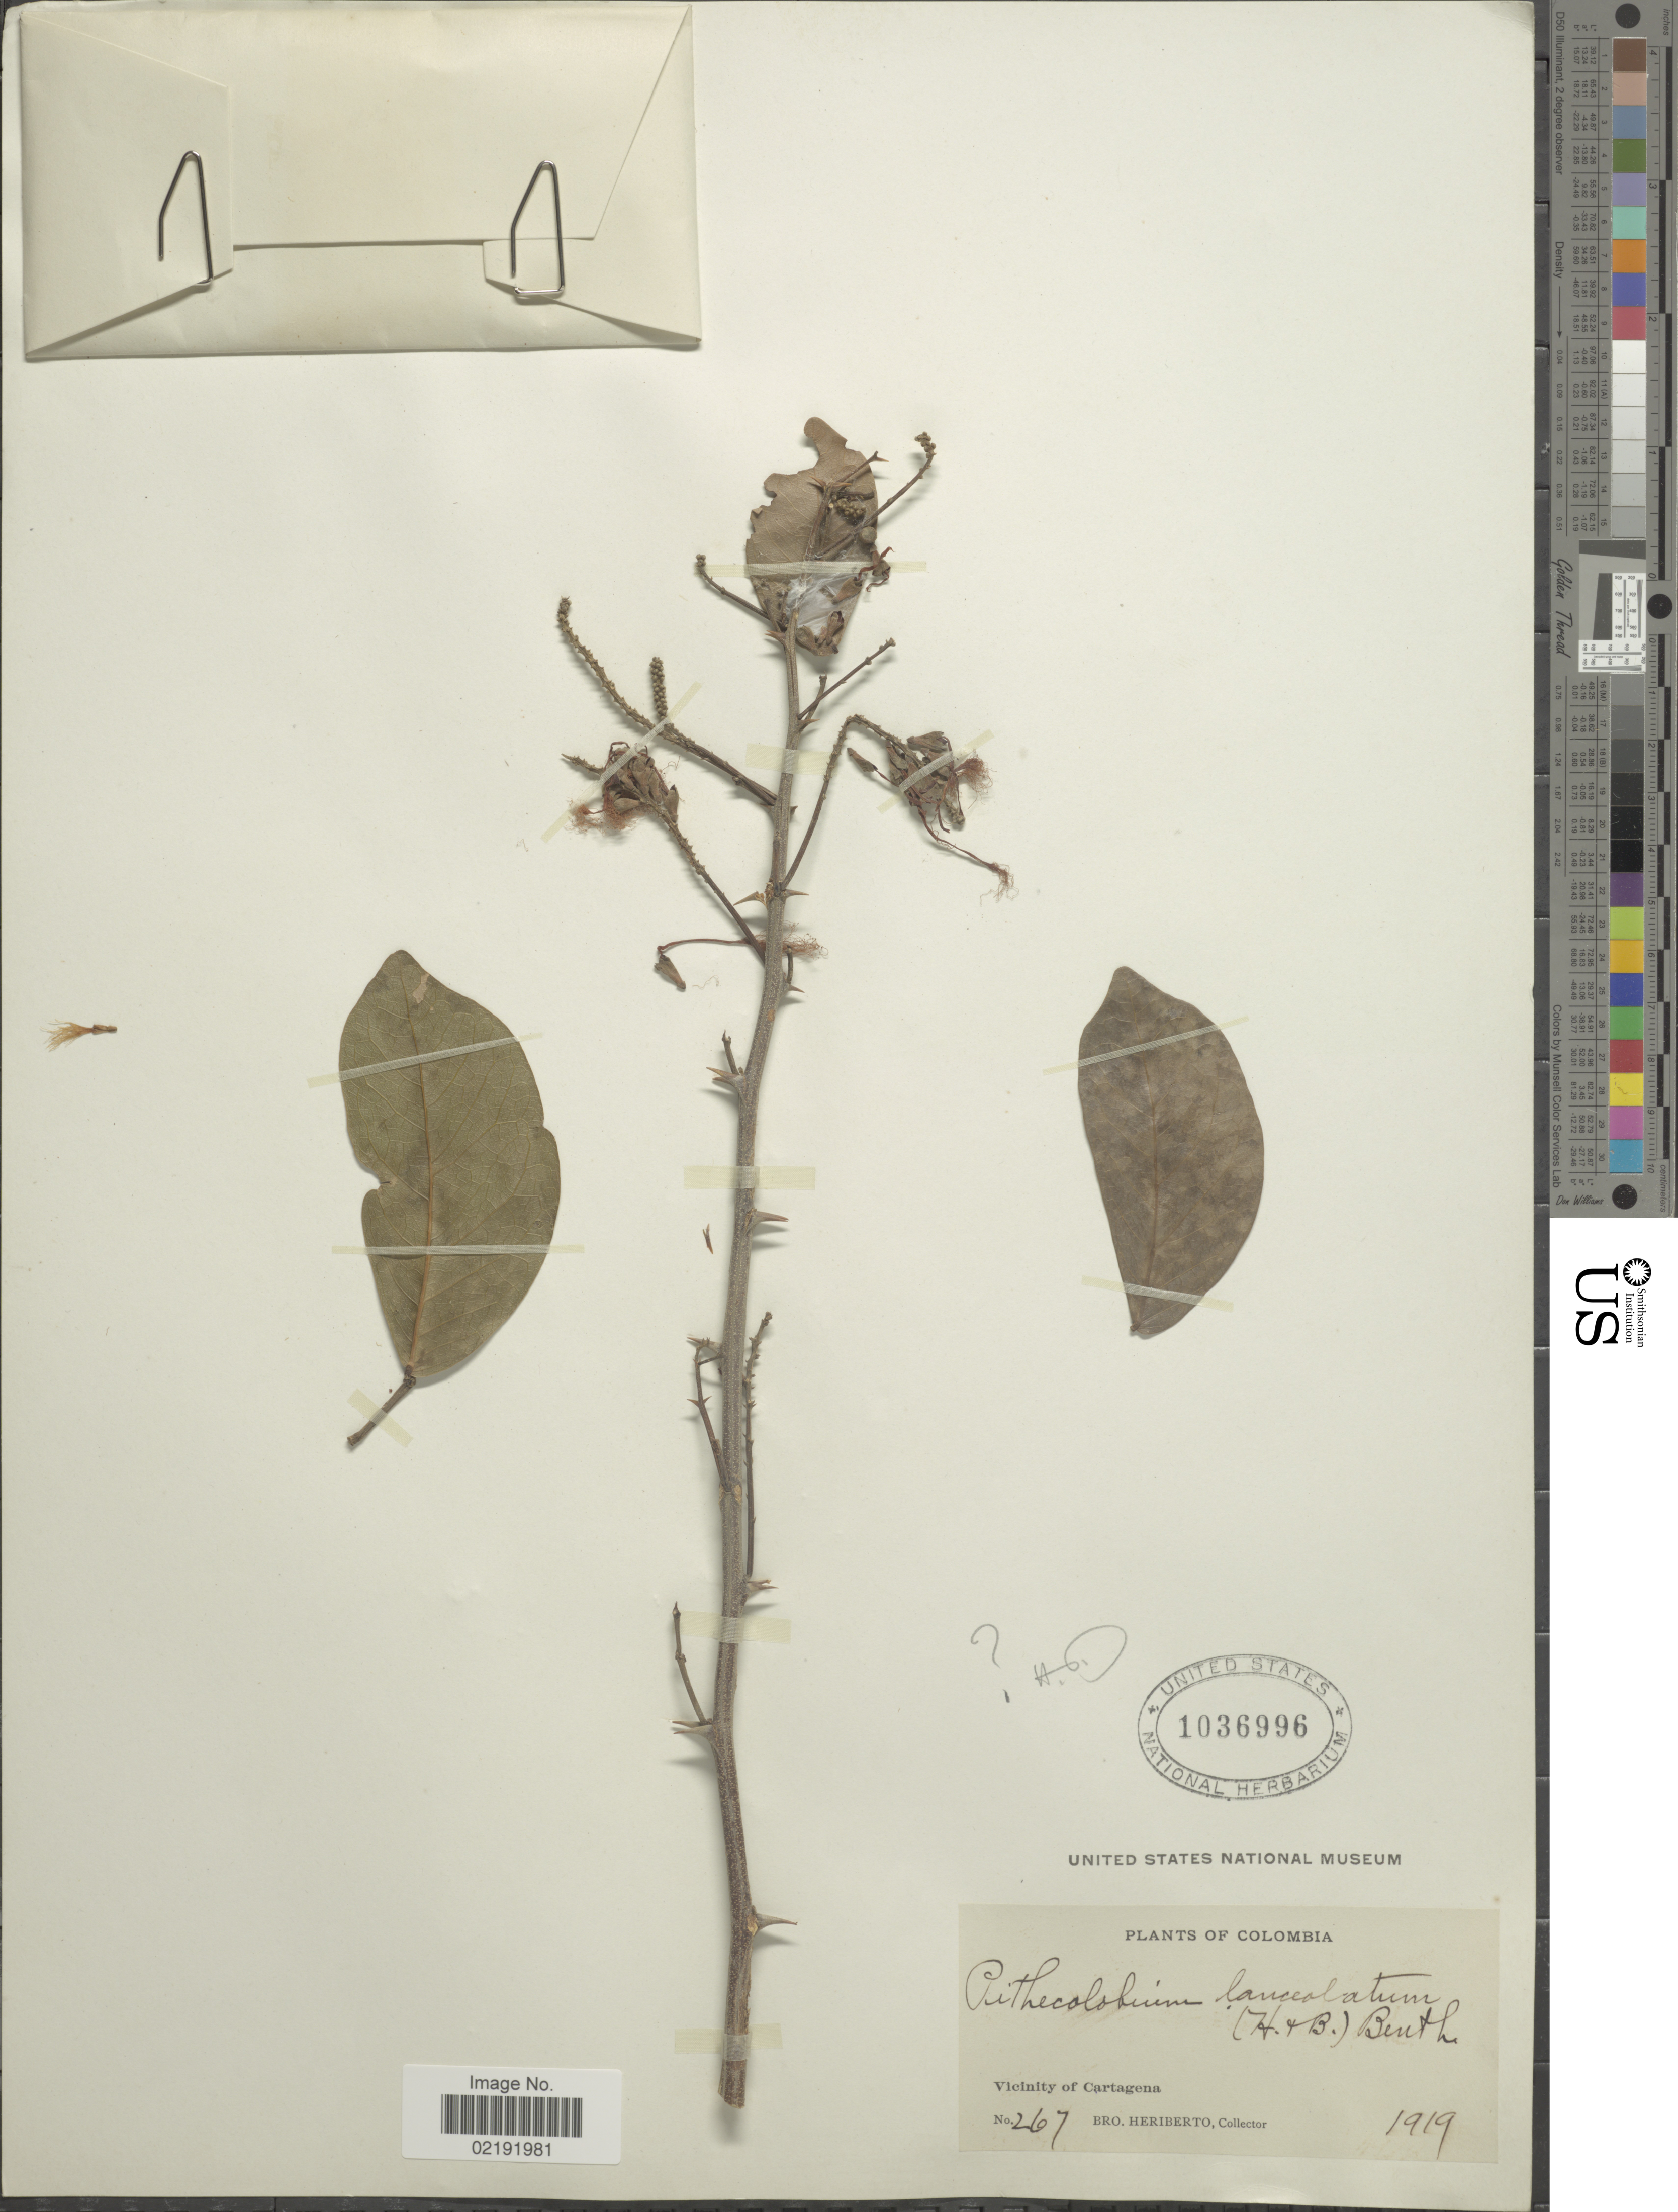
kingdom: Plantae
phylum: Tracheophyta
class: Magnoliopsida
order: Fabales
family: Fabaceae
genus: Pithecellobium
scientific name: Pithecellobium lanceolatum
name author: (Humb. & Bonpl. ex Willd.) Benth.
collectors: B. Heriberto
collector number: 267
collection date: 1919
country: Colombia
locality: Vicinity of Cartagena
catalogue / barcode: US 1036996